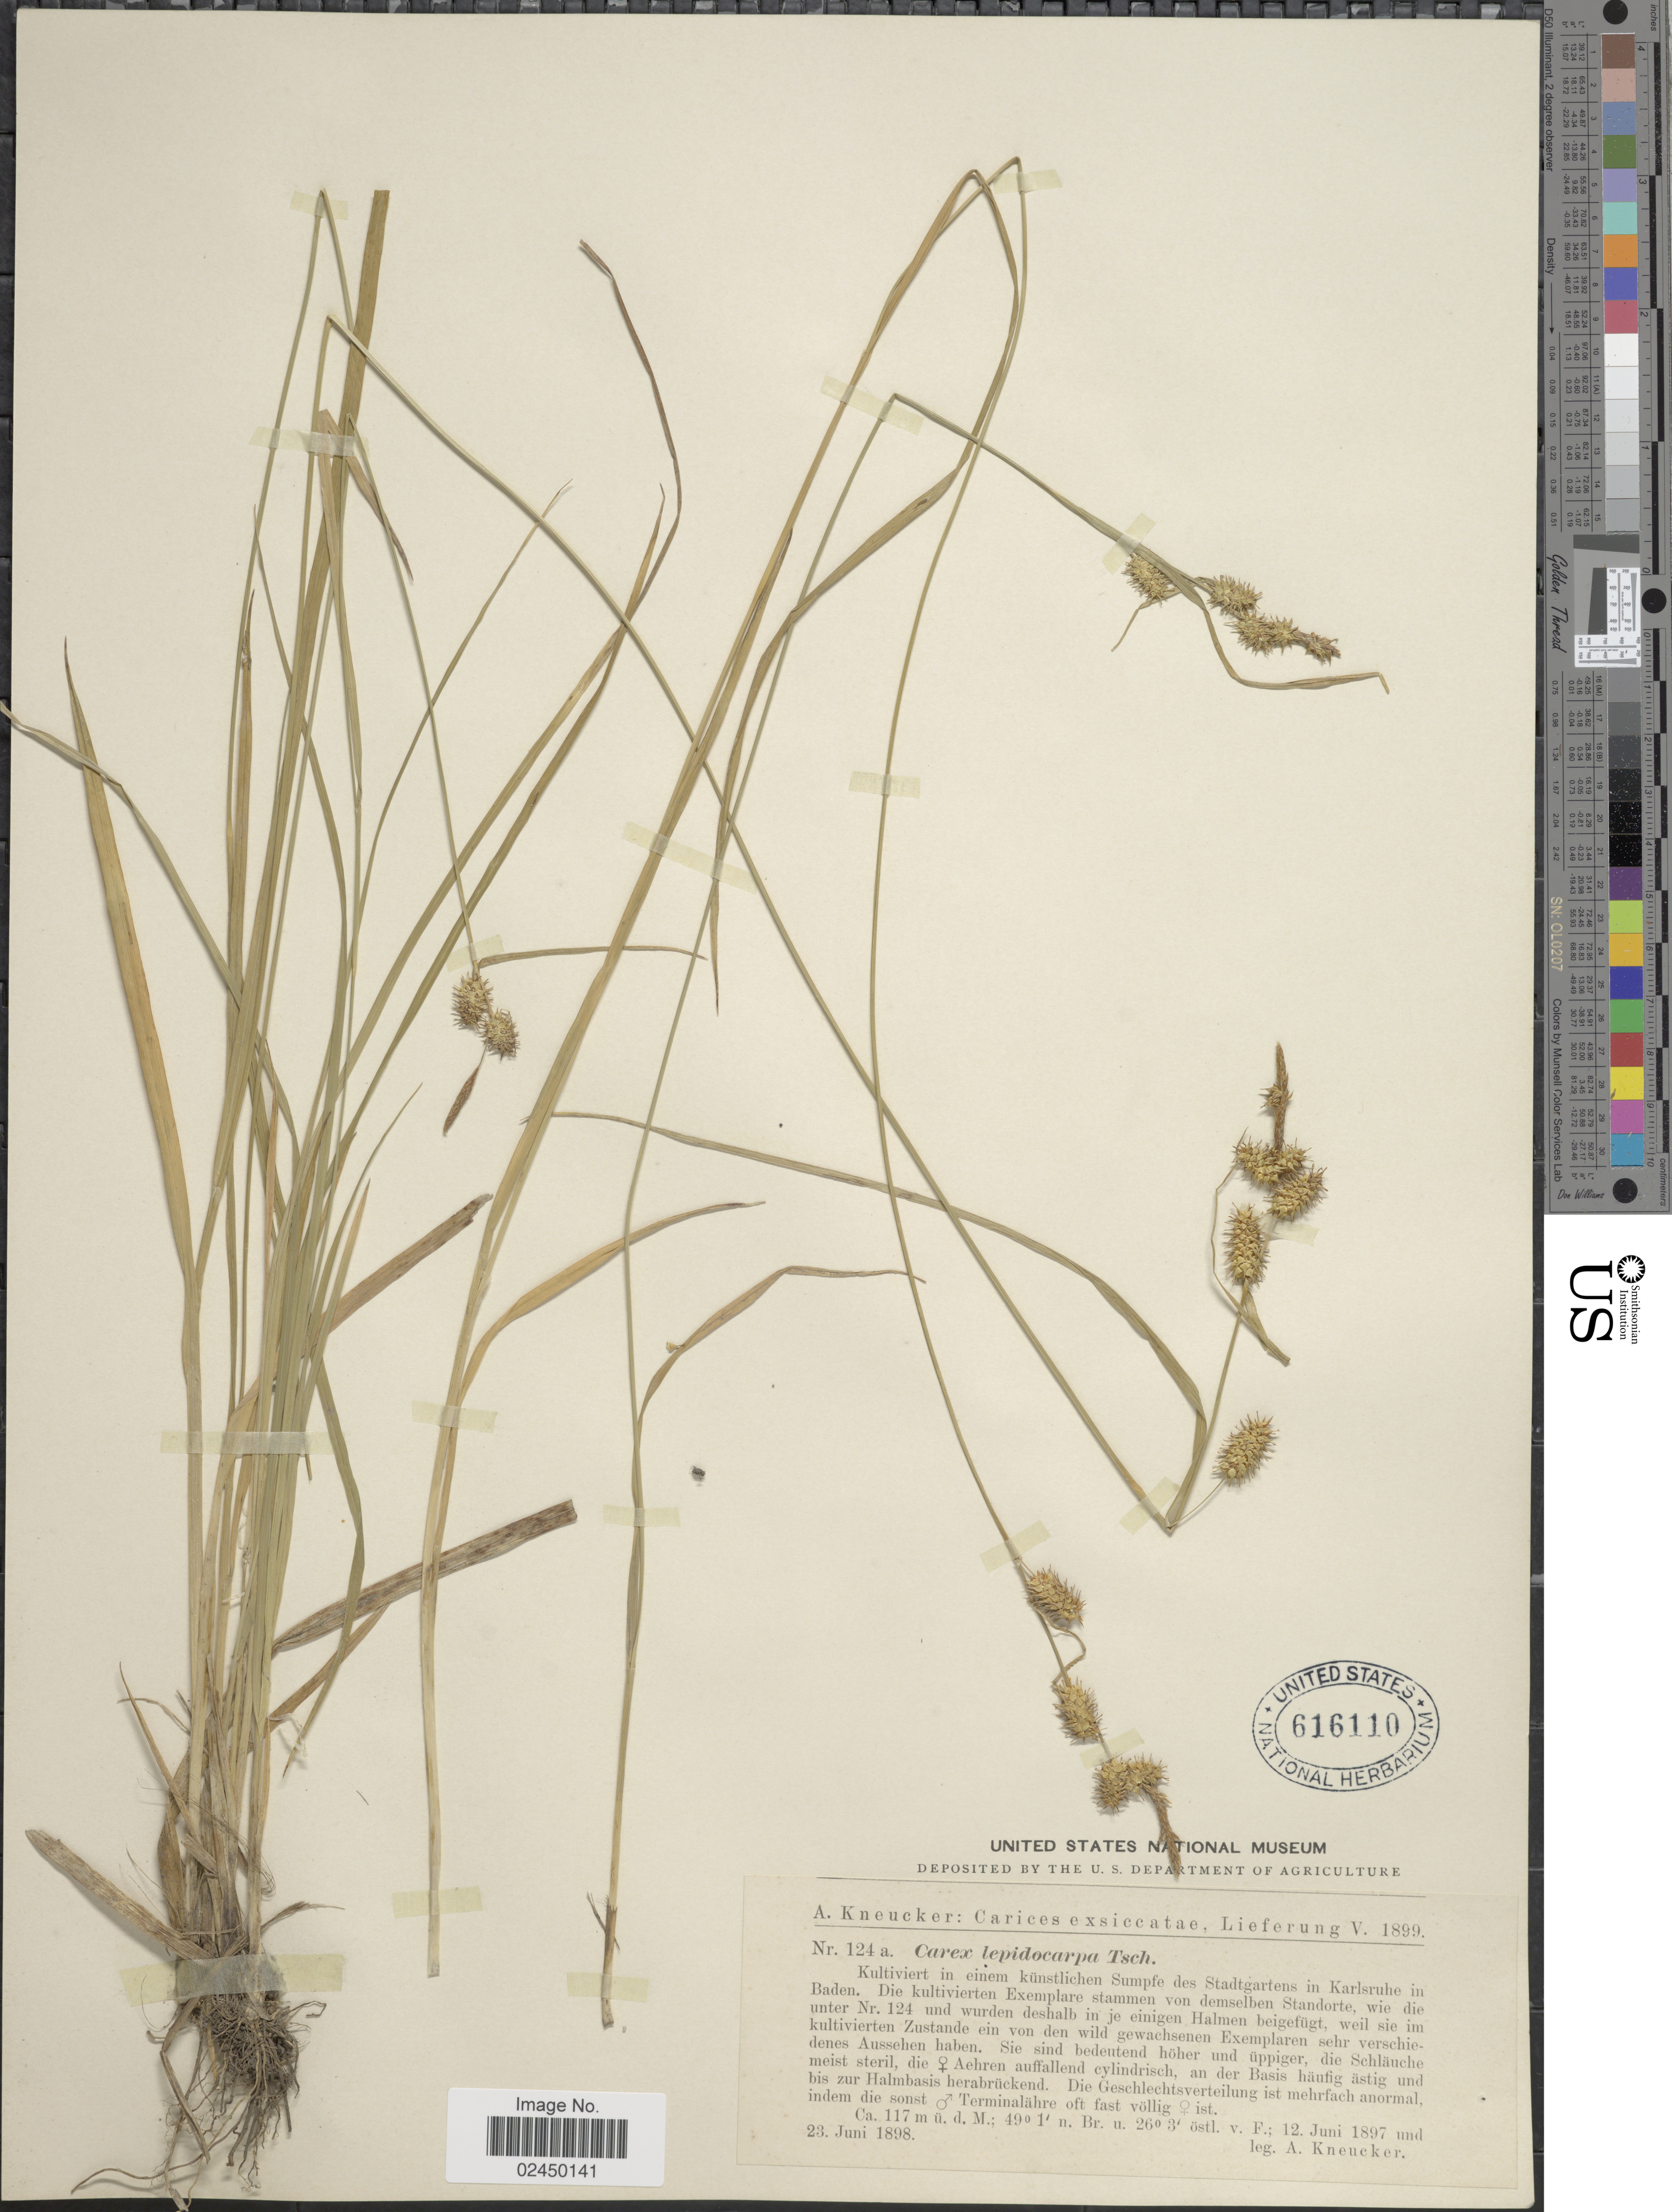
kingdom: Plantae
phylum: Tracheophyta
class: Liliopsida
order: Poales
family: Cyperaceae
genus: Carex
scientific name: Carex lepidocarpa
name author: Tausch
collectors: A. Kneucker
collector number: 124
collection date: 1897-06-12/1898-06-23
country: Germany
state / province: Baden-Württemberg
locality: Kultiviert in einem künstlichen Sumpfe des Stadtgartens in Karlsruhe in Baden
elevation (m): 117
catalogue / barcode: US 616110